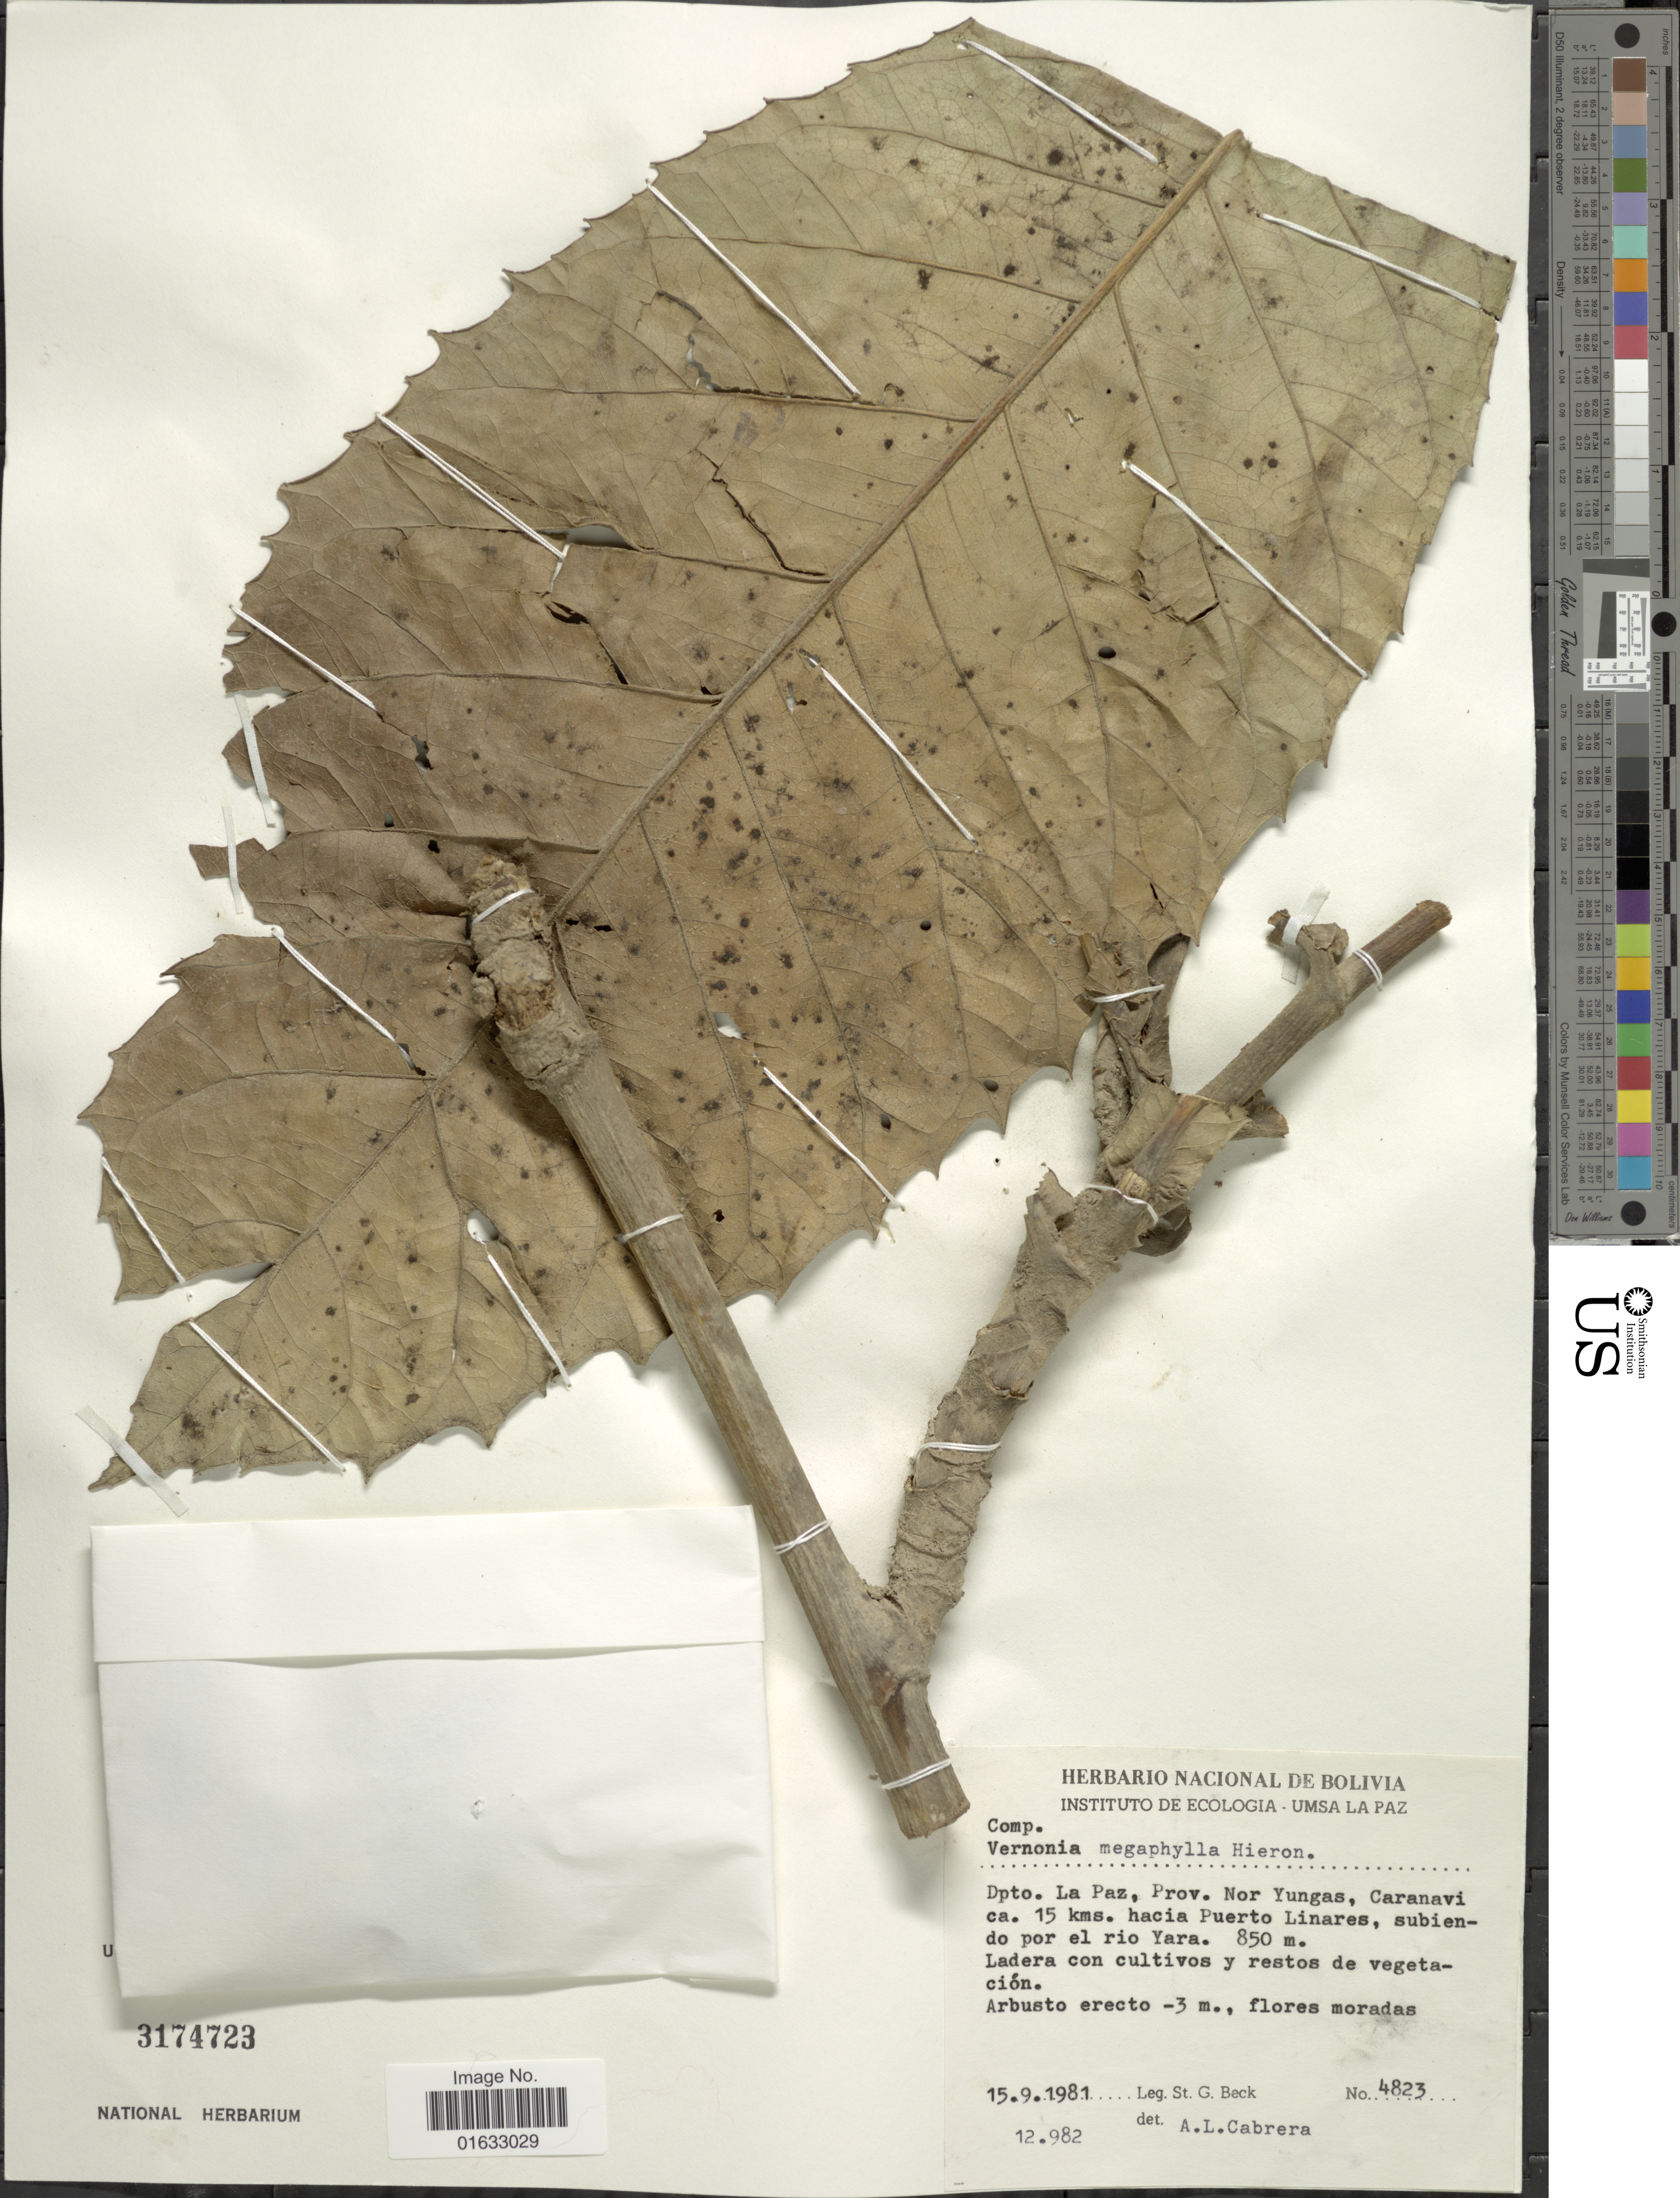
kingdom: Plantae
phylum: Tracheophyta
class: Magnoliopsida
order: Asterales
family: Asteraceae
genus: Eirmocephala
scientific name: Eirmocephala megaphylla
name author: (Hieron.) H. Rob.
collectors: S. G. Beck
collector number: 4823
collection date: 1981-09-15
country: Bolivia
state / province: La Paz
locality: Dpto. La Paz, Prov. Nor Yungas, Caranavi ca. 15 kms. hacia Puerto Linares, subiendo por el rio Yara.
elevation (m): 850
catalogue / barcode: US 3174723